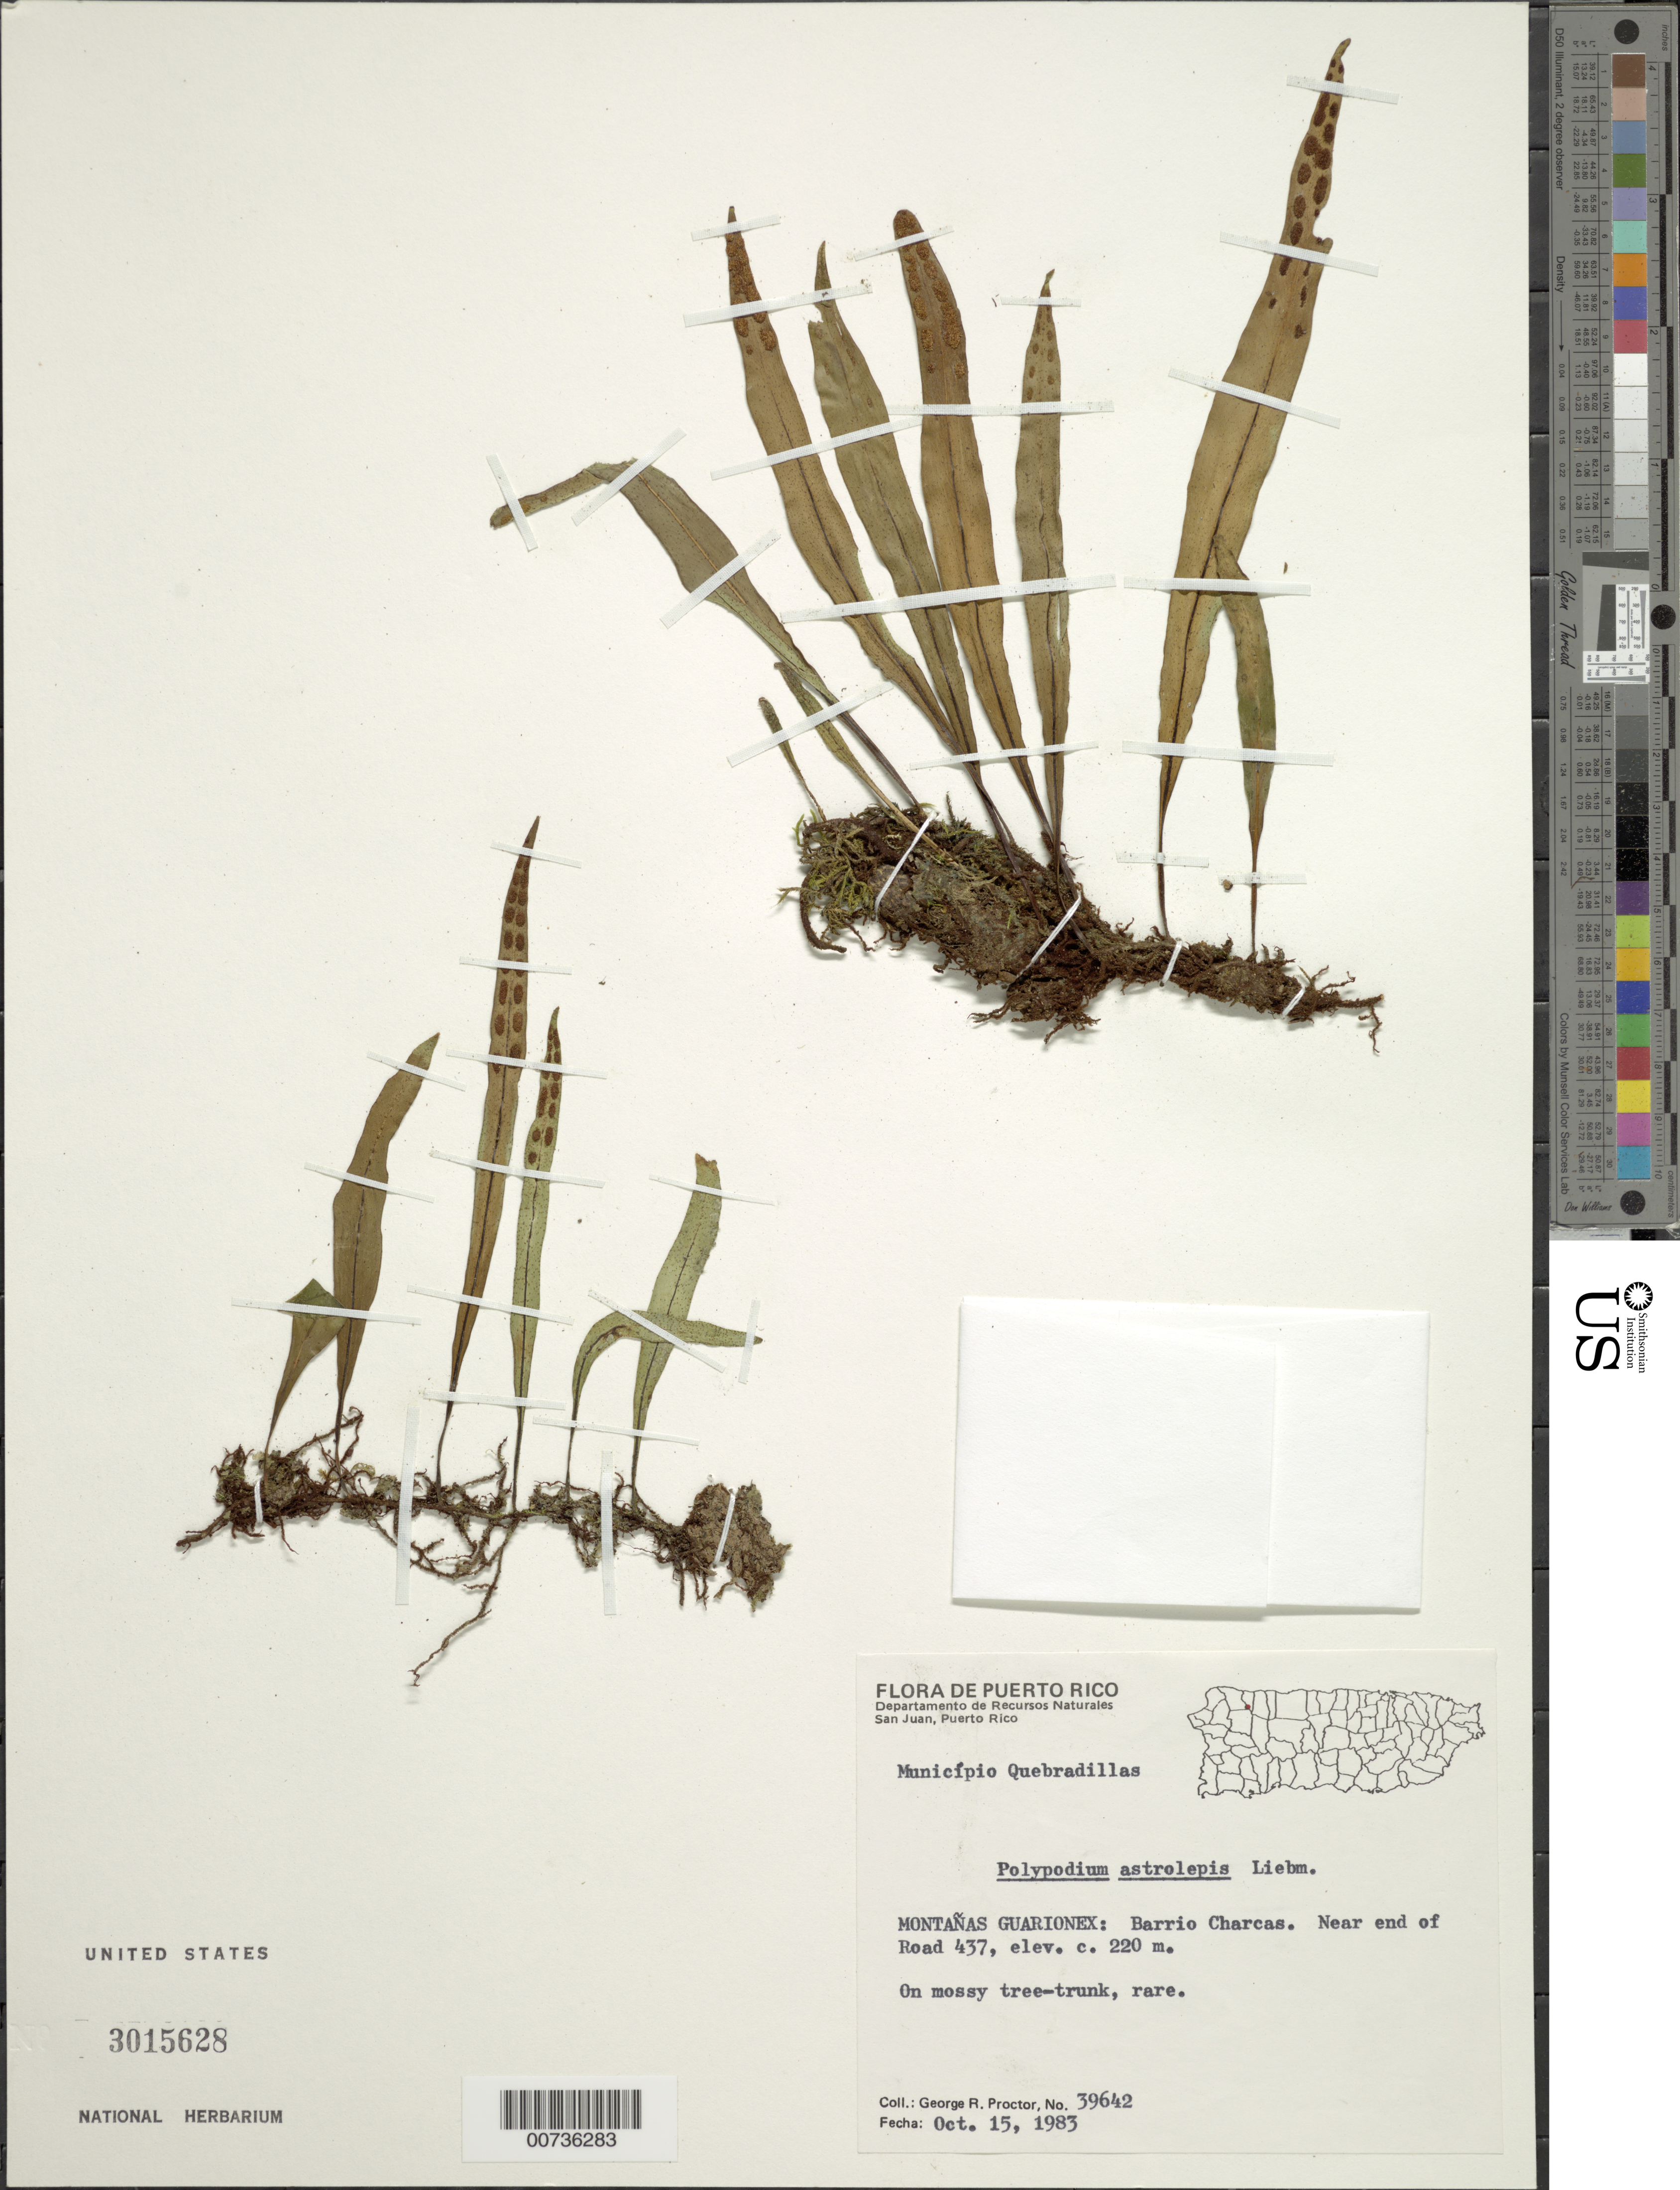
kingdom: Plantae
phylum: Tracheophyta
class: Polypodiopsida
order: Polypodiales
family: Polypodiaceae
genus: Pleopeltis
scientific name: Pleopeltis astrolepis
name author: (Liebm.) E. Fourn.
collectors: G. R. Proctor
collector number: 39642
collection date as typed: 15 Oct 1983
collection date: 1983-10-15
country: Puerto Rico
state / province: Quebradillas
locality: Montañas Guarionex: Barrio Charcas. Near end of Road 437. Municipio de Quebradillas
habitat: On mossy tree-trunk, rare.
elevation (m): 220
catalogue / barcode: US 3015628